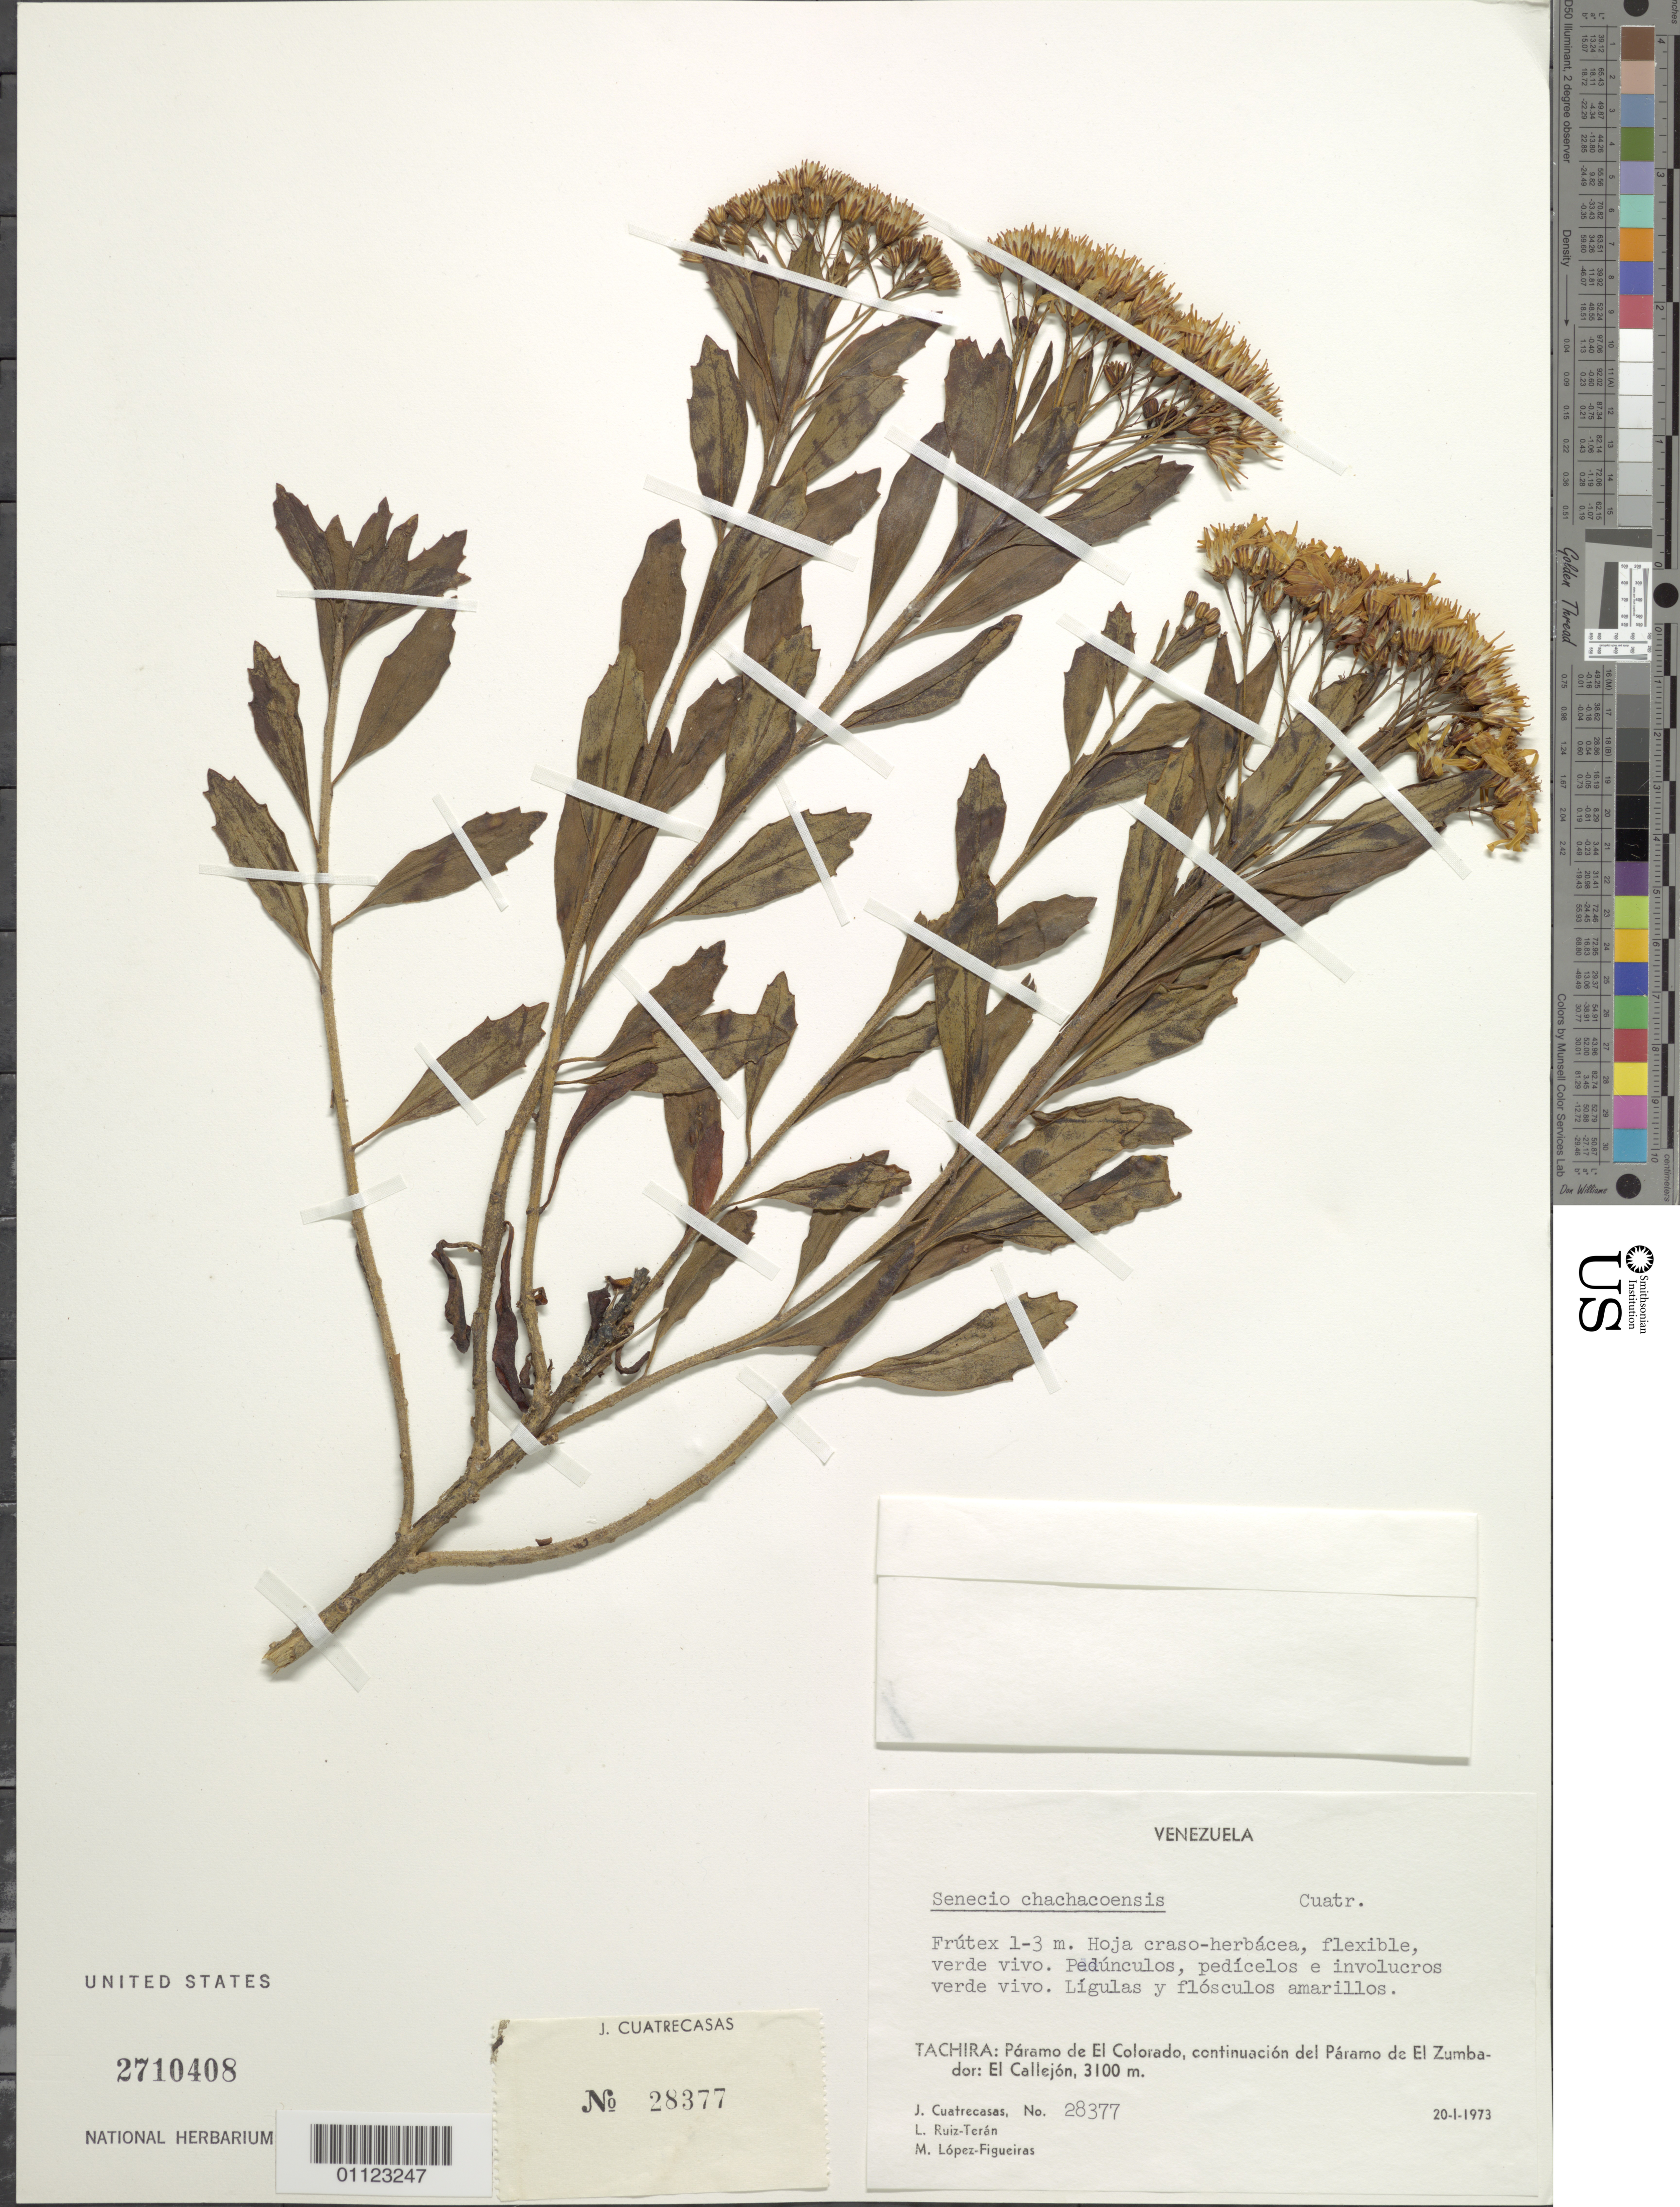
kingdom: Plantae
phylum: Tracheophyta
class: Magnoliopsida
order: Asterales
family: Asteraceae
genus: Pentacalia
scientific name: Pentacalia cachacoensis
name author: (Cuatrec.) Cuatrec.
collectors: J. Cuatrecasas, L. E. Ruíz-Terán & M. López Figueiras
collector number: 28377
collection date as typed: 20 Jan 1973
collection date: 1973-01-20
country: Venezuela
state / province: Tachira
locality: Páramo de El Colorado, continuacion del Páramo de El Zumbador: El Callejón.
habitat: Páramo.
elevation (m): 3100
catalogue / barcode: US 27100408